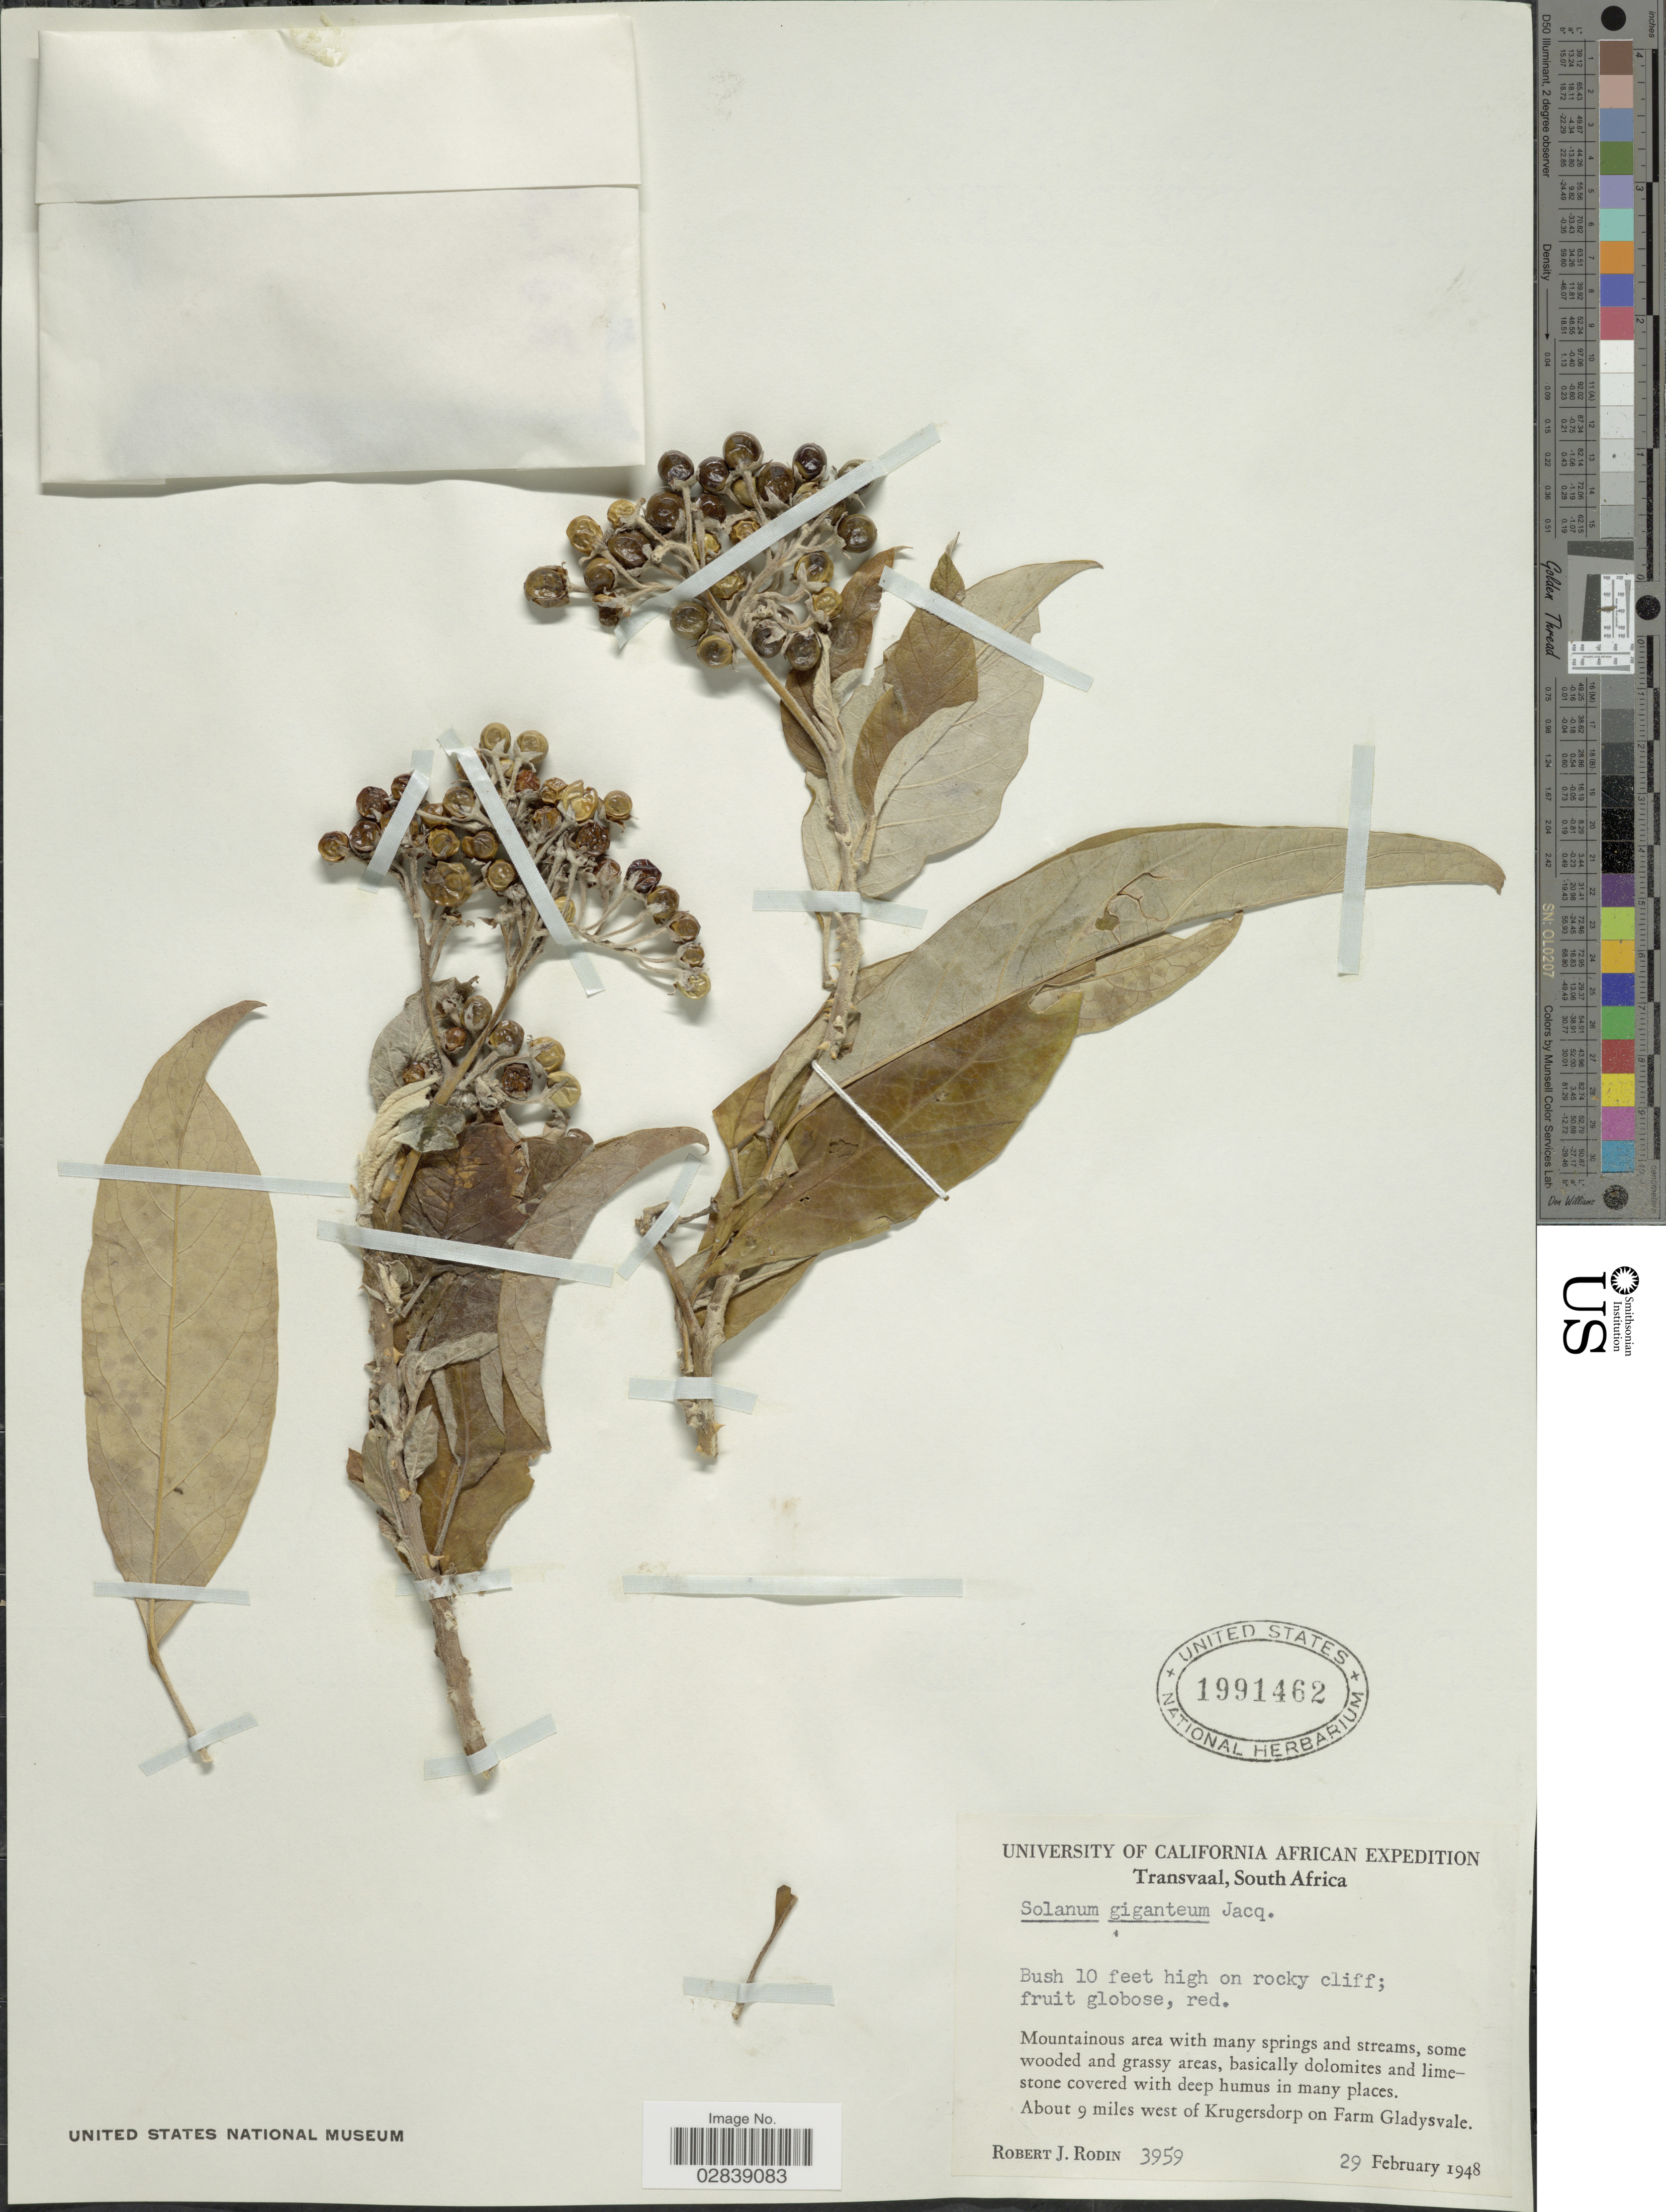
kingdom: Plantae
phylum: Tracheophyta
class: Magnoliopsida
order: Solanales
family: Solanaceae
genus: Solanum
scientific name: Solanum giganteum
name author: Jacq.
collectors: R. J. Rodin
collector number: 3959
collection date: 1948-02-29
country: South Africa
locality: Transvaal. About 9 miles west of Krugersdorp on Farm Gladysvale.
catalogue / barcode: US 1991462